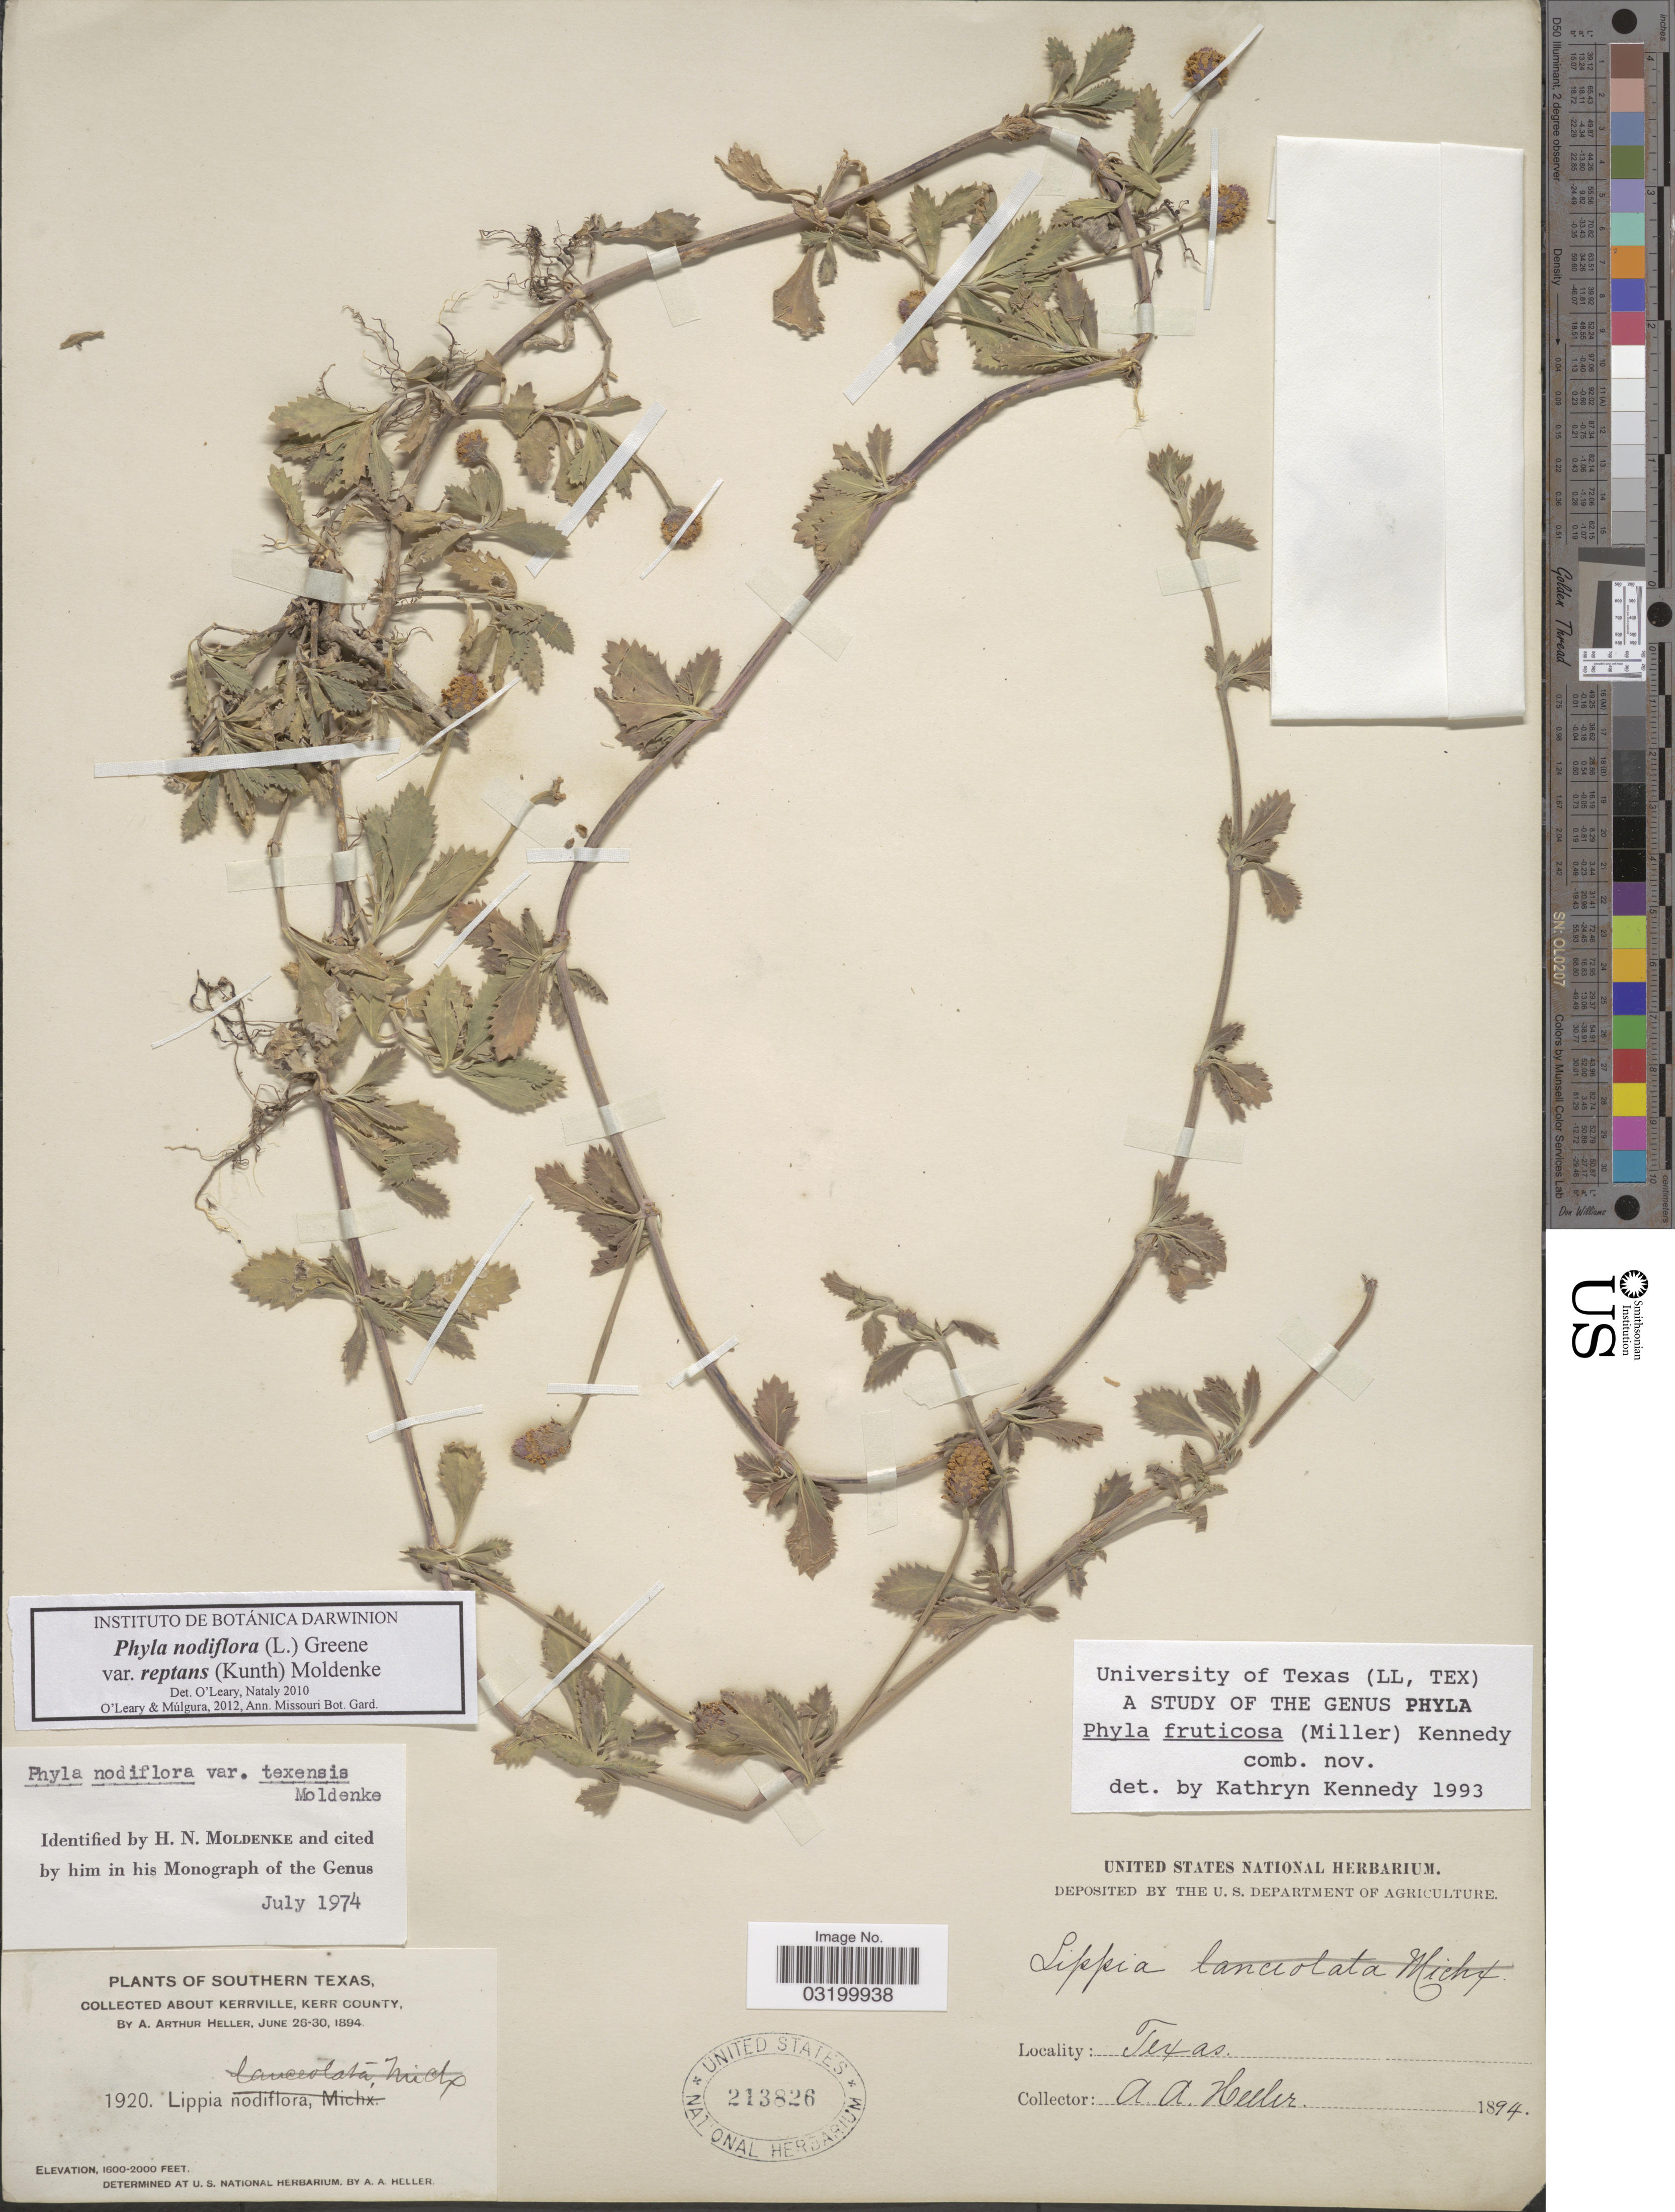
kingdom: Plantae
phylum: Tracheophyta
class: Magnoliopsida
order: Lamiales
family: Verbenaceae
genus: Phyla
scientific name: Phyla nodiflora var. reptans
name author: (Kunth) Moldenke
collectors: A. A. Heller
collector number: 1920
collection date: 1894-06-26/1894-06-30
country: United States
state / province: Texas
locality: Southern Texas, about Kerrville, Kerr County.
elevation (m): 488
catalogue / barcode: US 213826